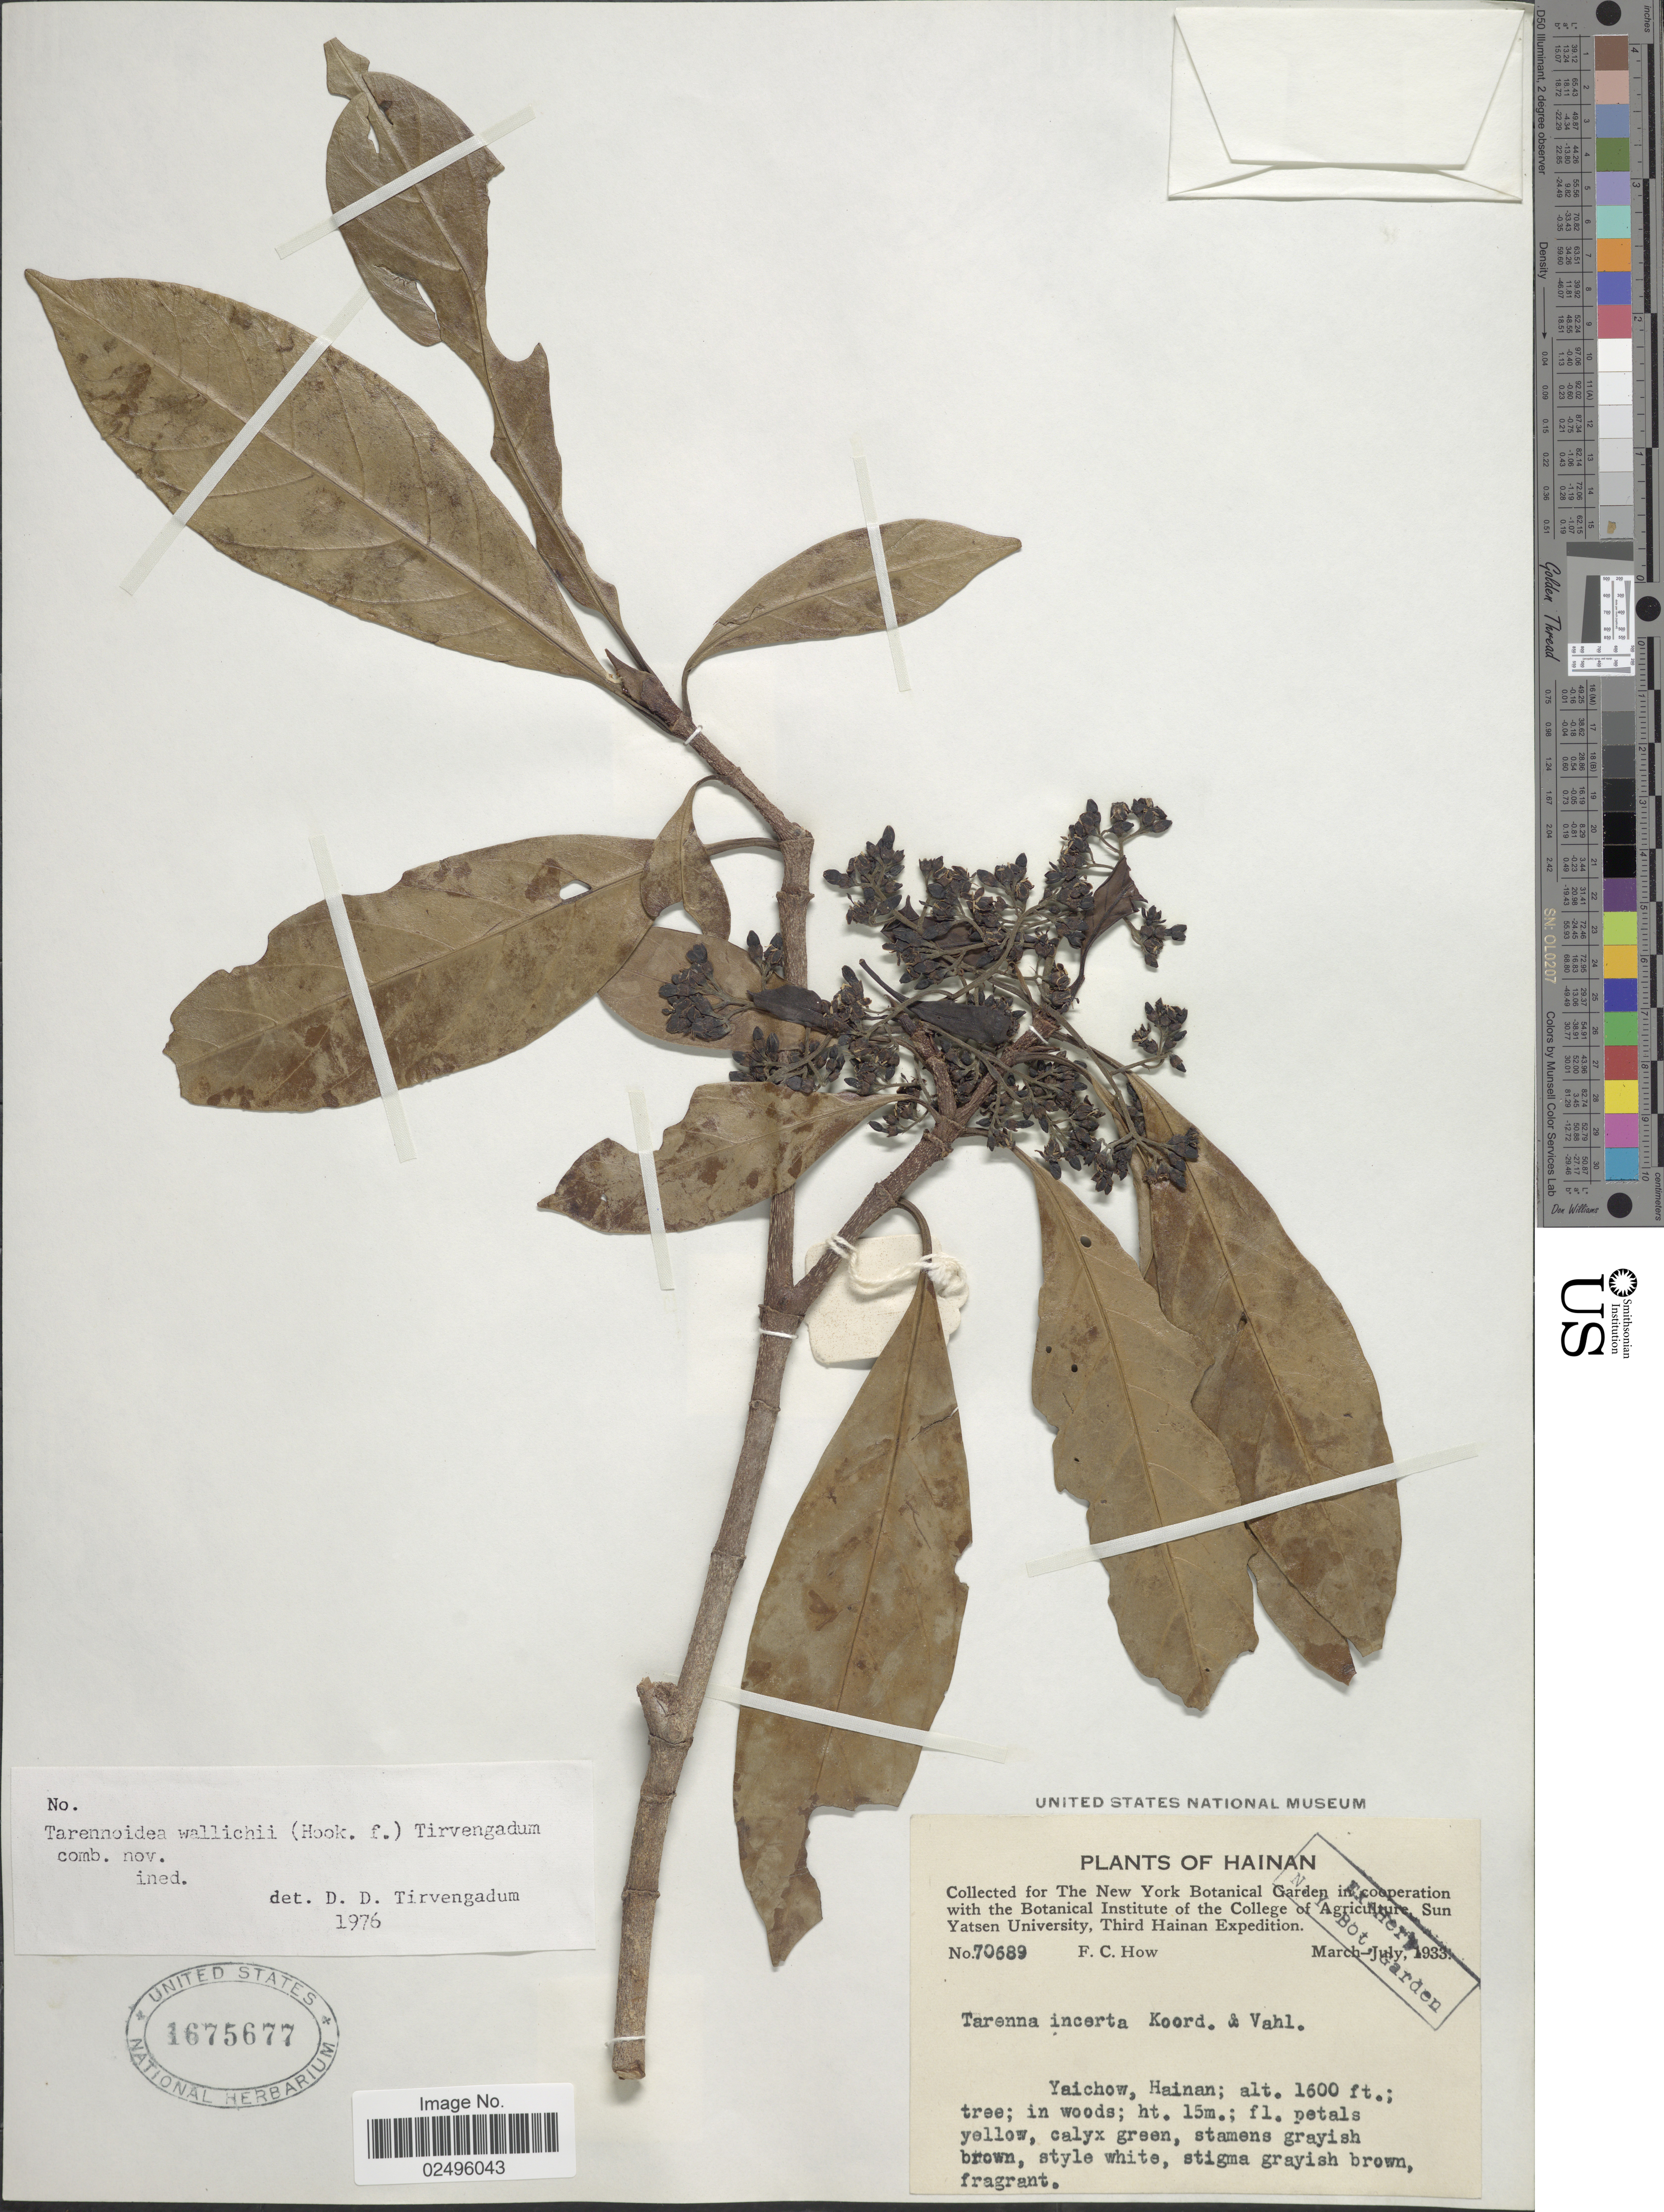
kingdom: Plantae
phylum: Tracheophyta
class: Magnoliopsida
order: Gentianales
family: Rubiaceae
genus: Tarennoidea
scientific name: Tarennoidea wallichii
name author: (Hook. f.) Tirveng. & Sastre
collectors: F. C. How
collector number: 70689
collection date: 1933-03/1933-07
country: China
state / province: Hainan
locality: Yaichow, Hainan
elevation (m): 488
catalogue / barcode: US 1675677